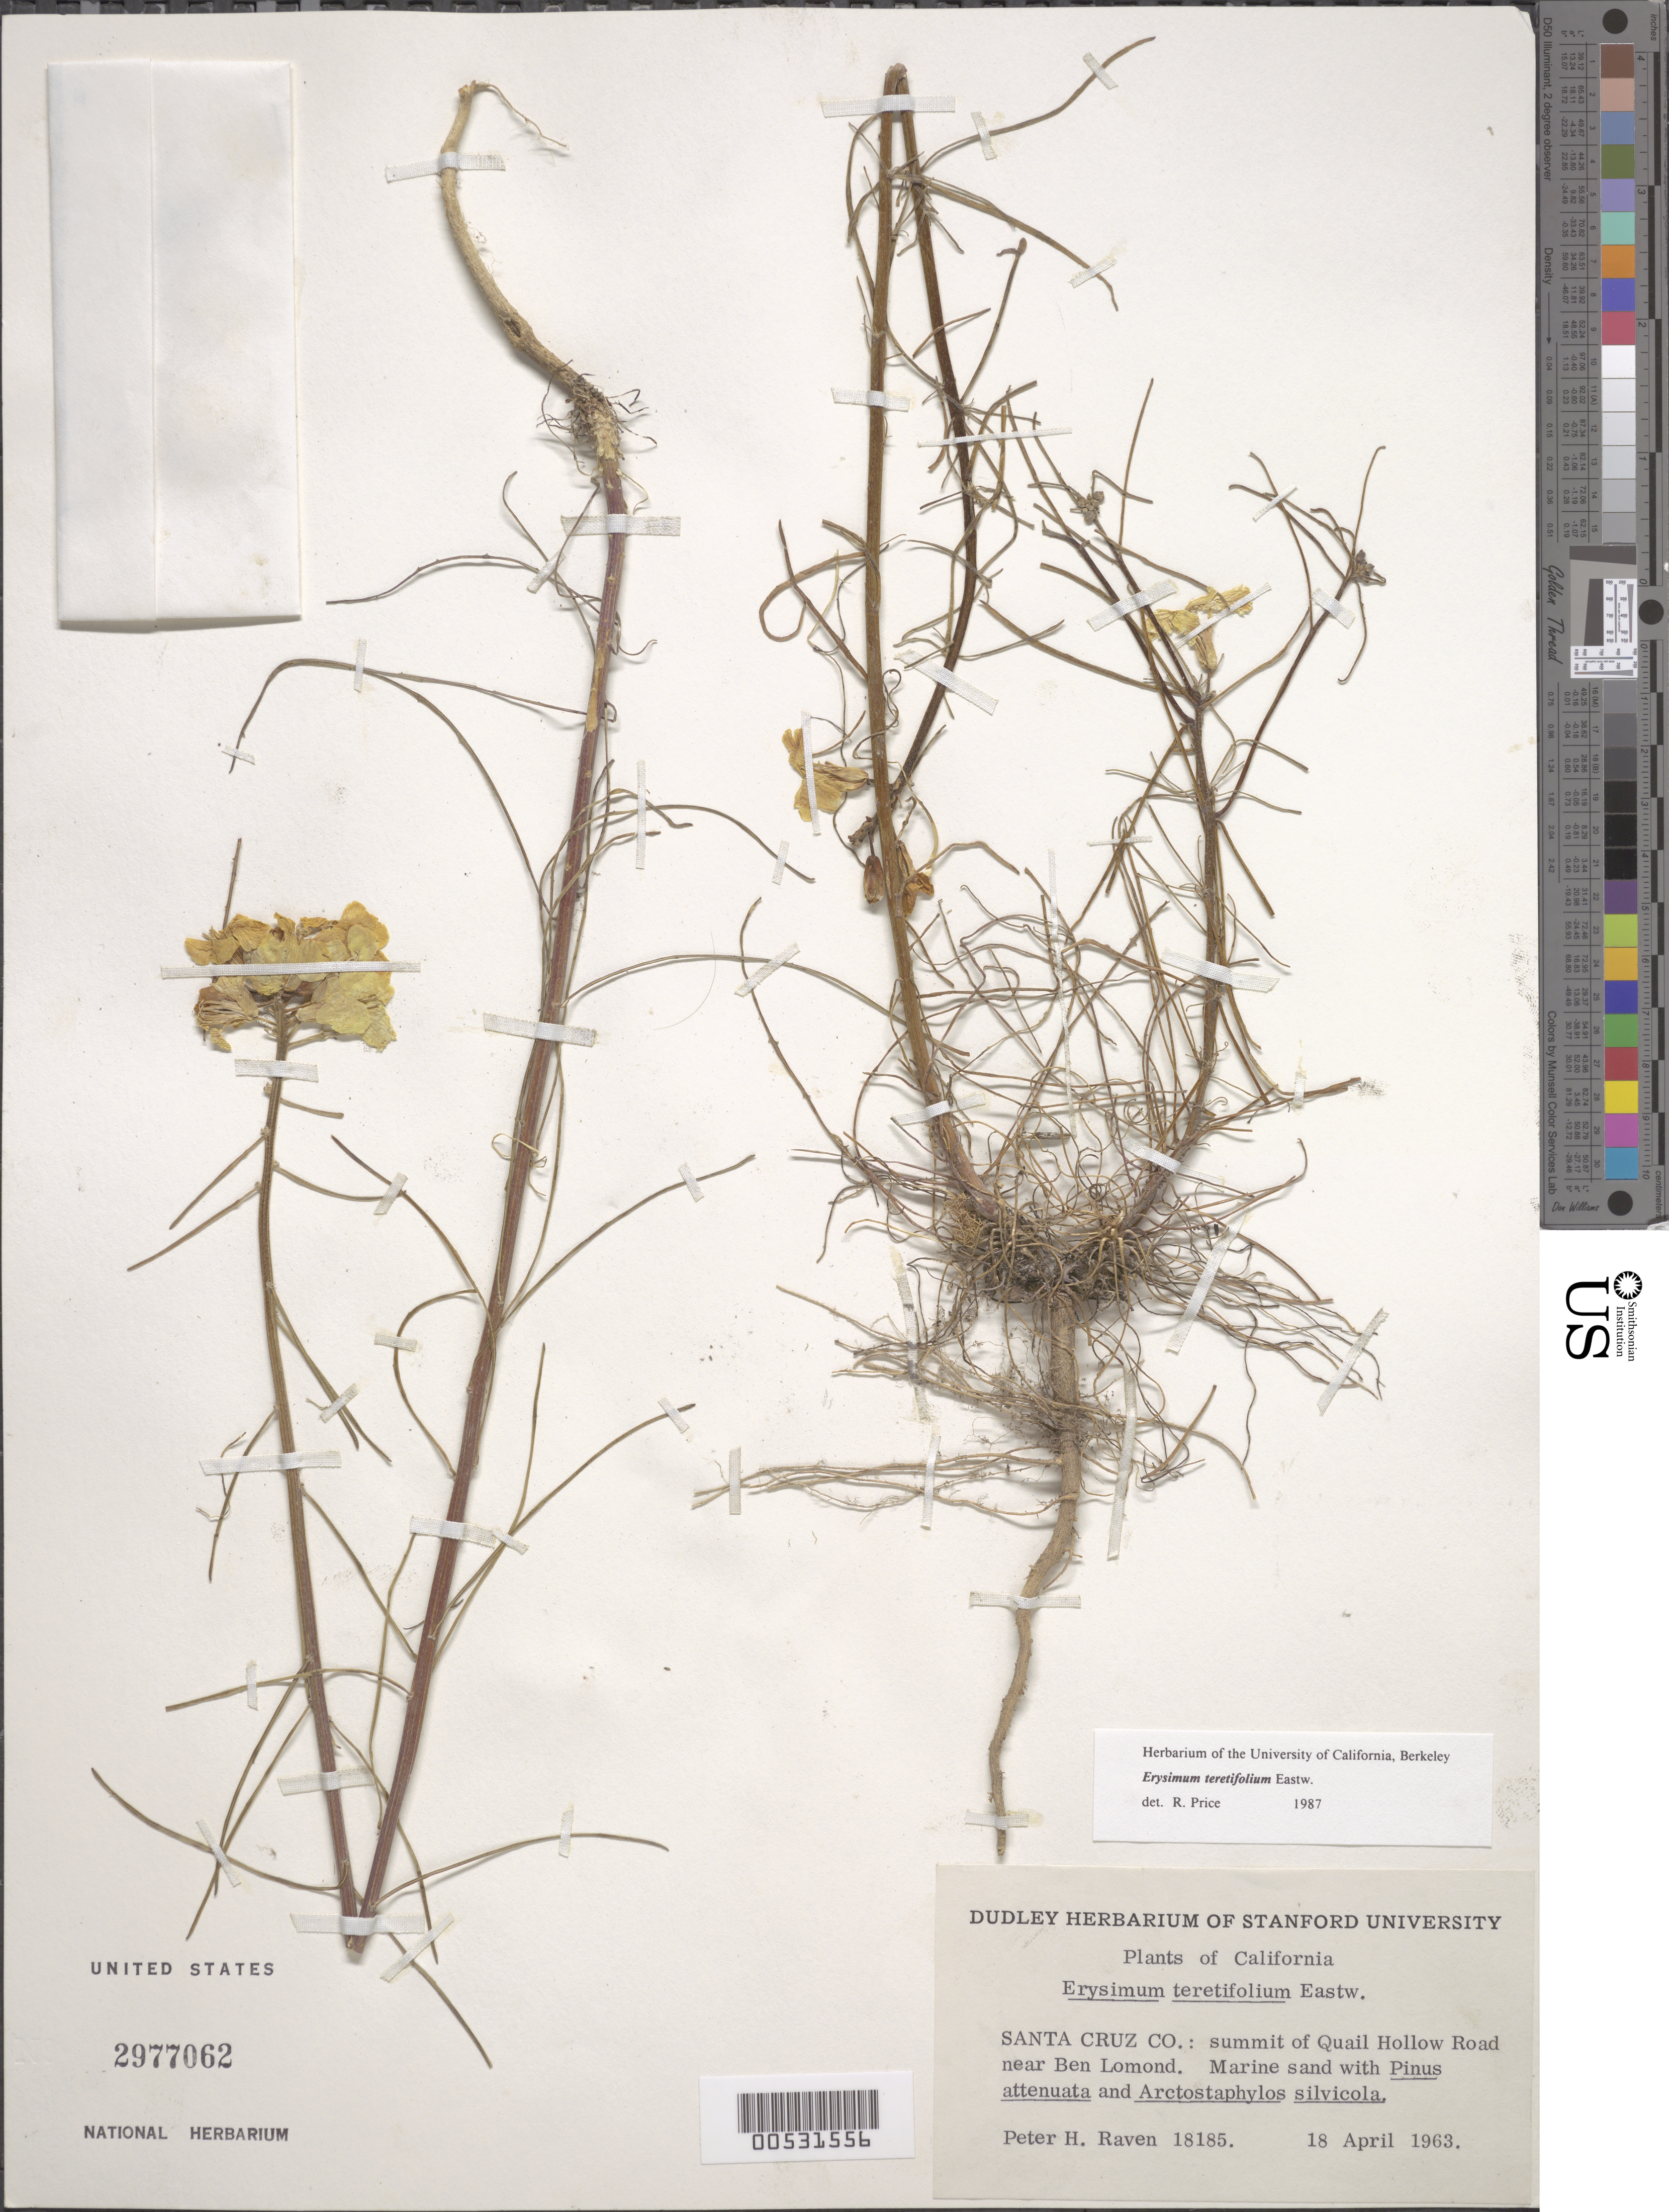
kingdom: Plantae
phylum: Tracheophyta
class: Magnoliopsida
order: Brassicales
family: Brassicaceae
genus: Erysimum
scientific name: Erysimum teretifolium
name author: Eastw.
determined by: Price, R.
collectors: P. H. Raven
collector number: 18185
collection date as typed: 18 Apr 1963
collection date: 1963-04-18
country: United States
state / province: California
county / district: Santa Cruz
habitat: Marine sand with Pinus attenuata and Arctostaphylos silvicola.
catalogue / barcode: US 2977062